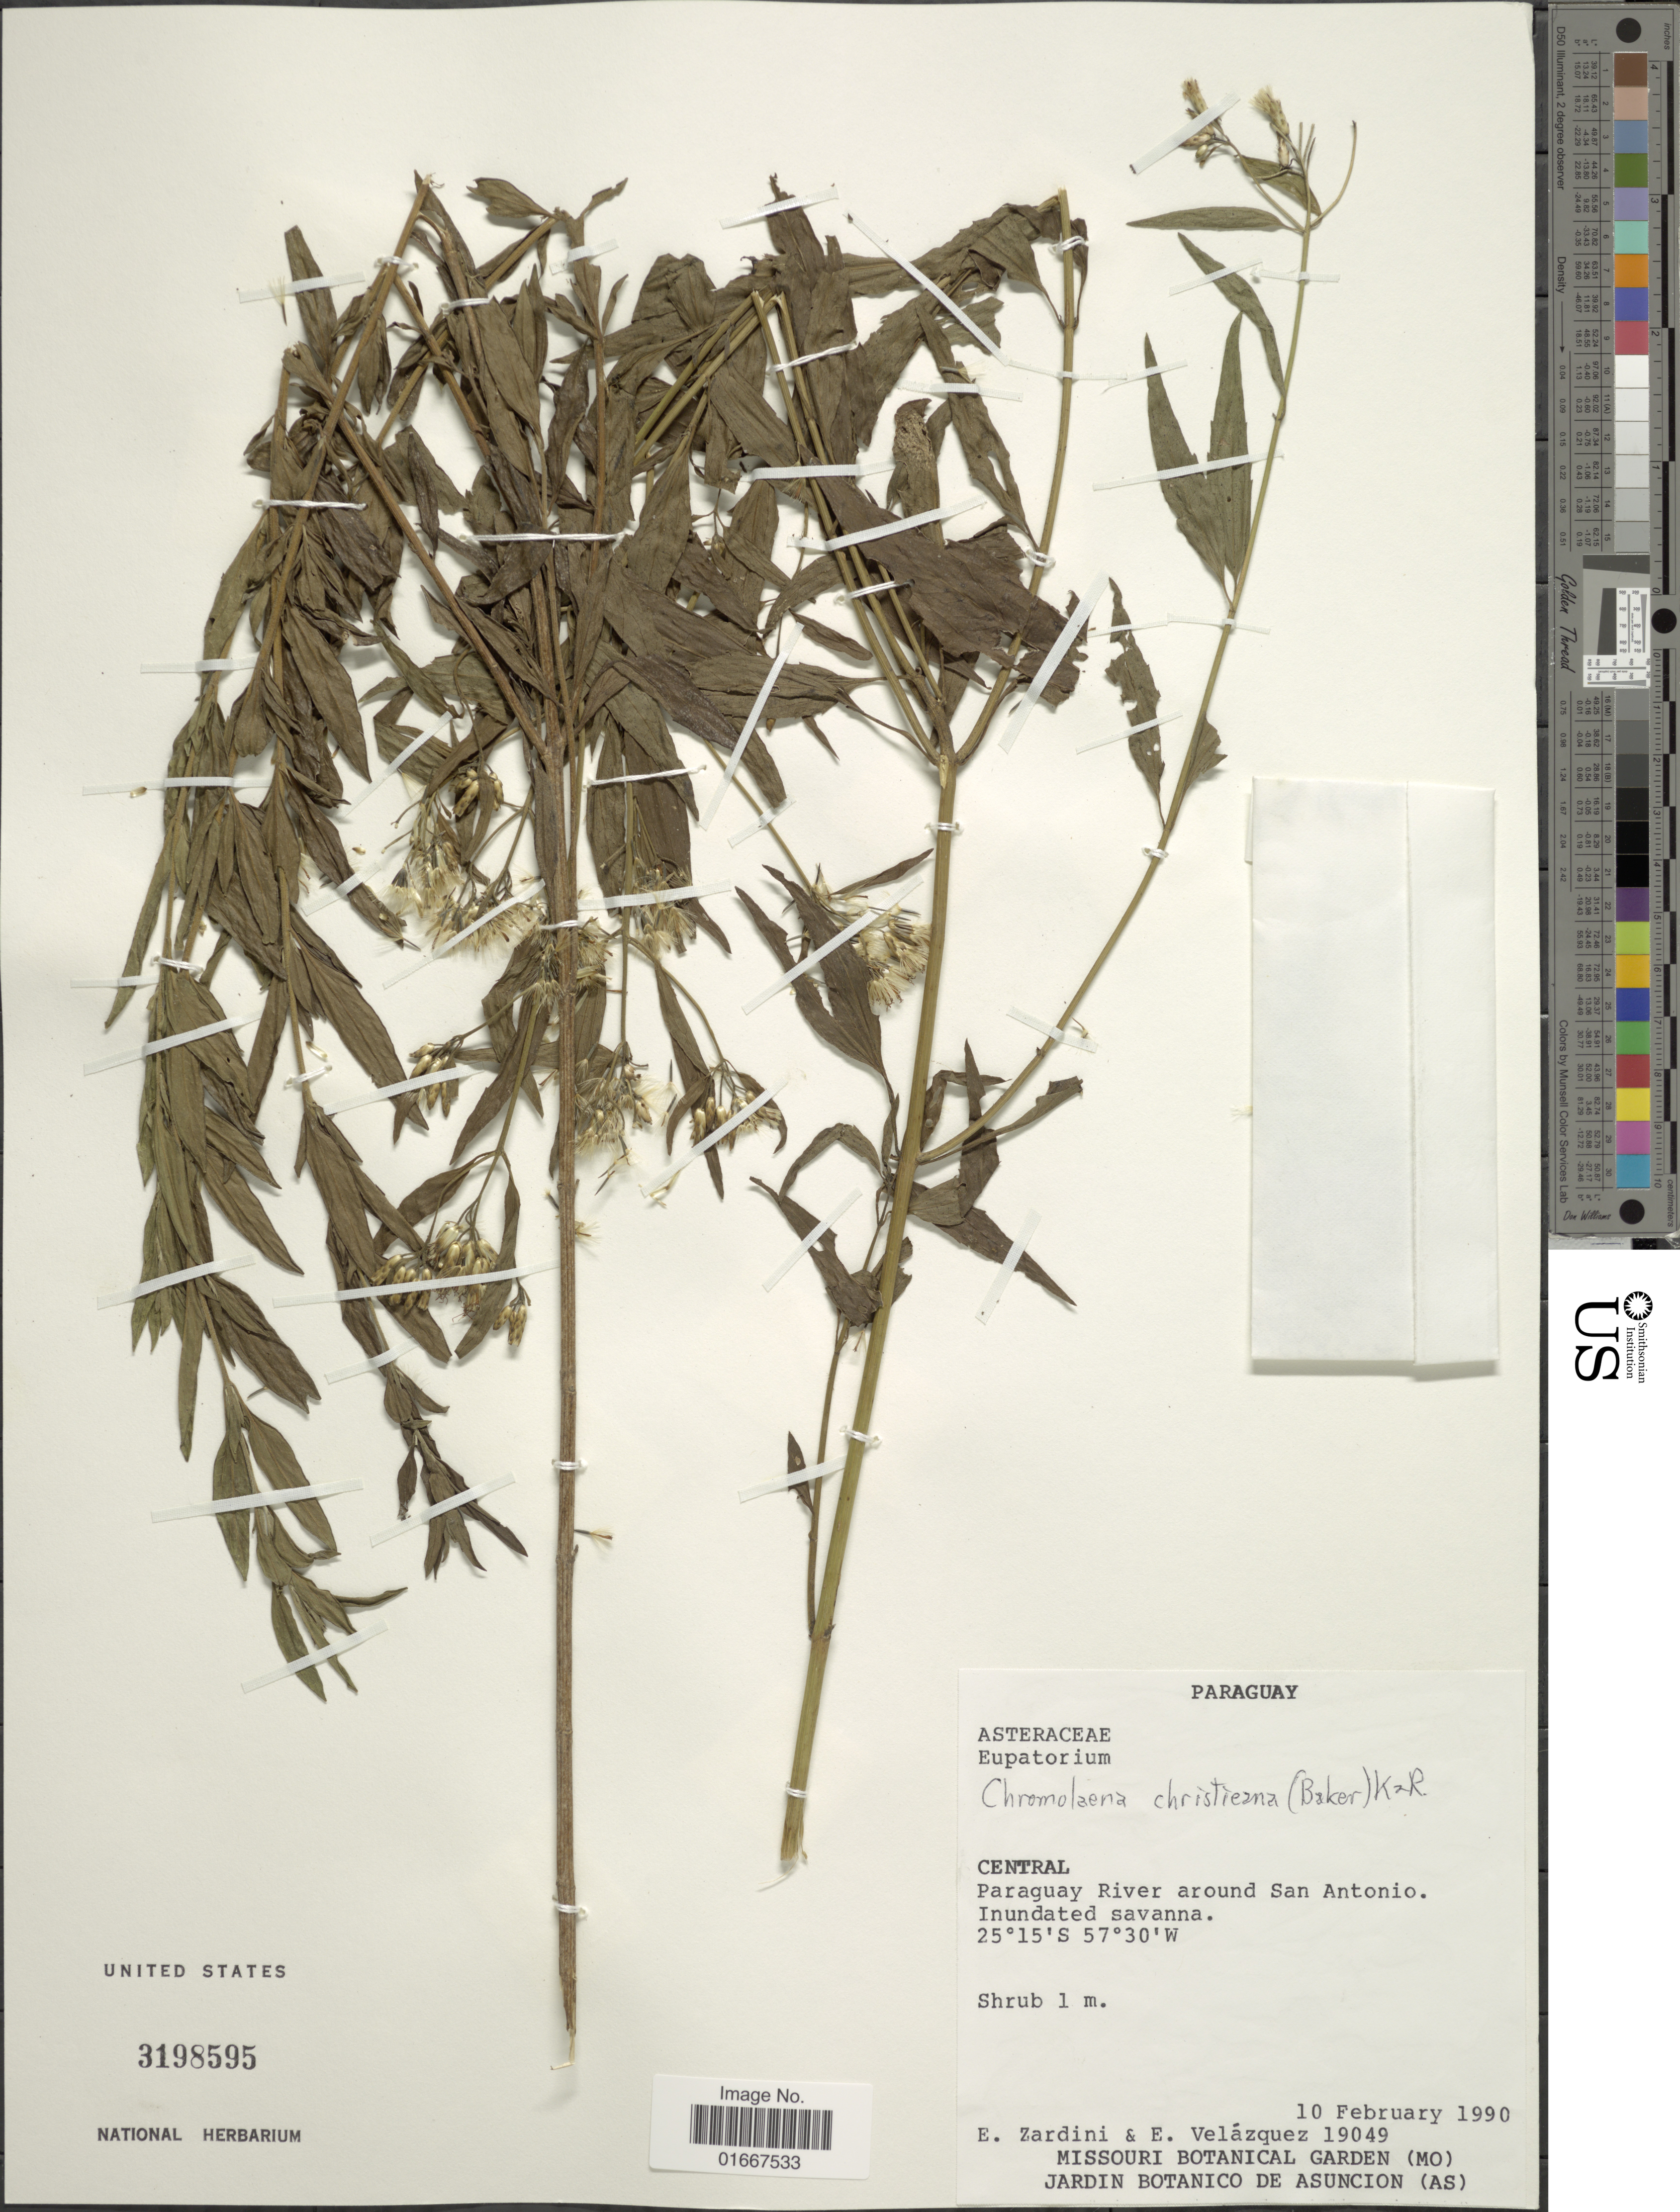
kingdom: Plantae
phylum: Tracheophyta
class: Magnoliopsida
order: Asterales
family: Asteraceae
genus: Chromolaena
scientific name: Chromolaena christieana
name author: (Baker) R.M. King & H. Rob.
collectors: E. M. Zardini & E. Velazquez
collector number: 19049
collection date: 1990-02-10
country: Paraguay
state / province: Central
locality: Paraguay River around San Antonio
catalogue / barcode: US 3198595